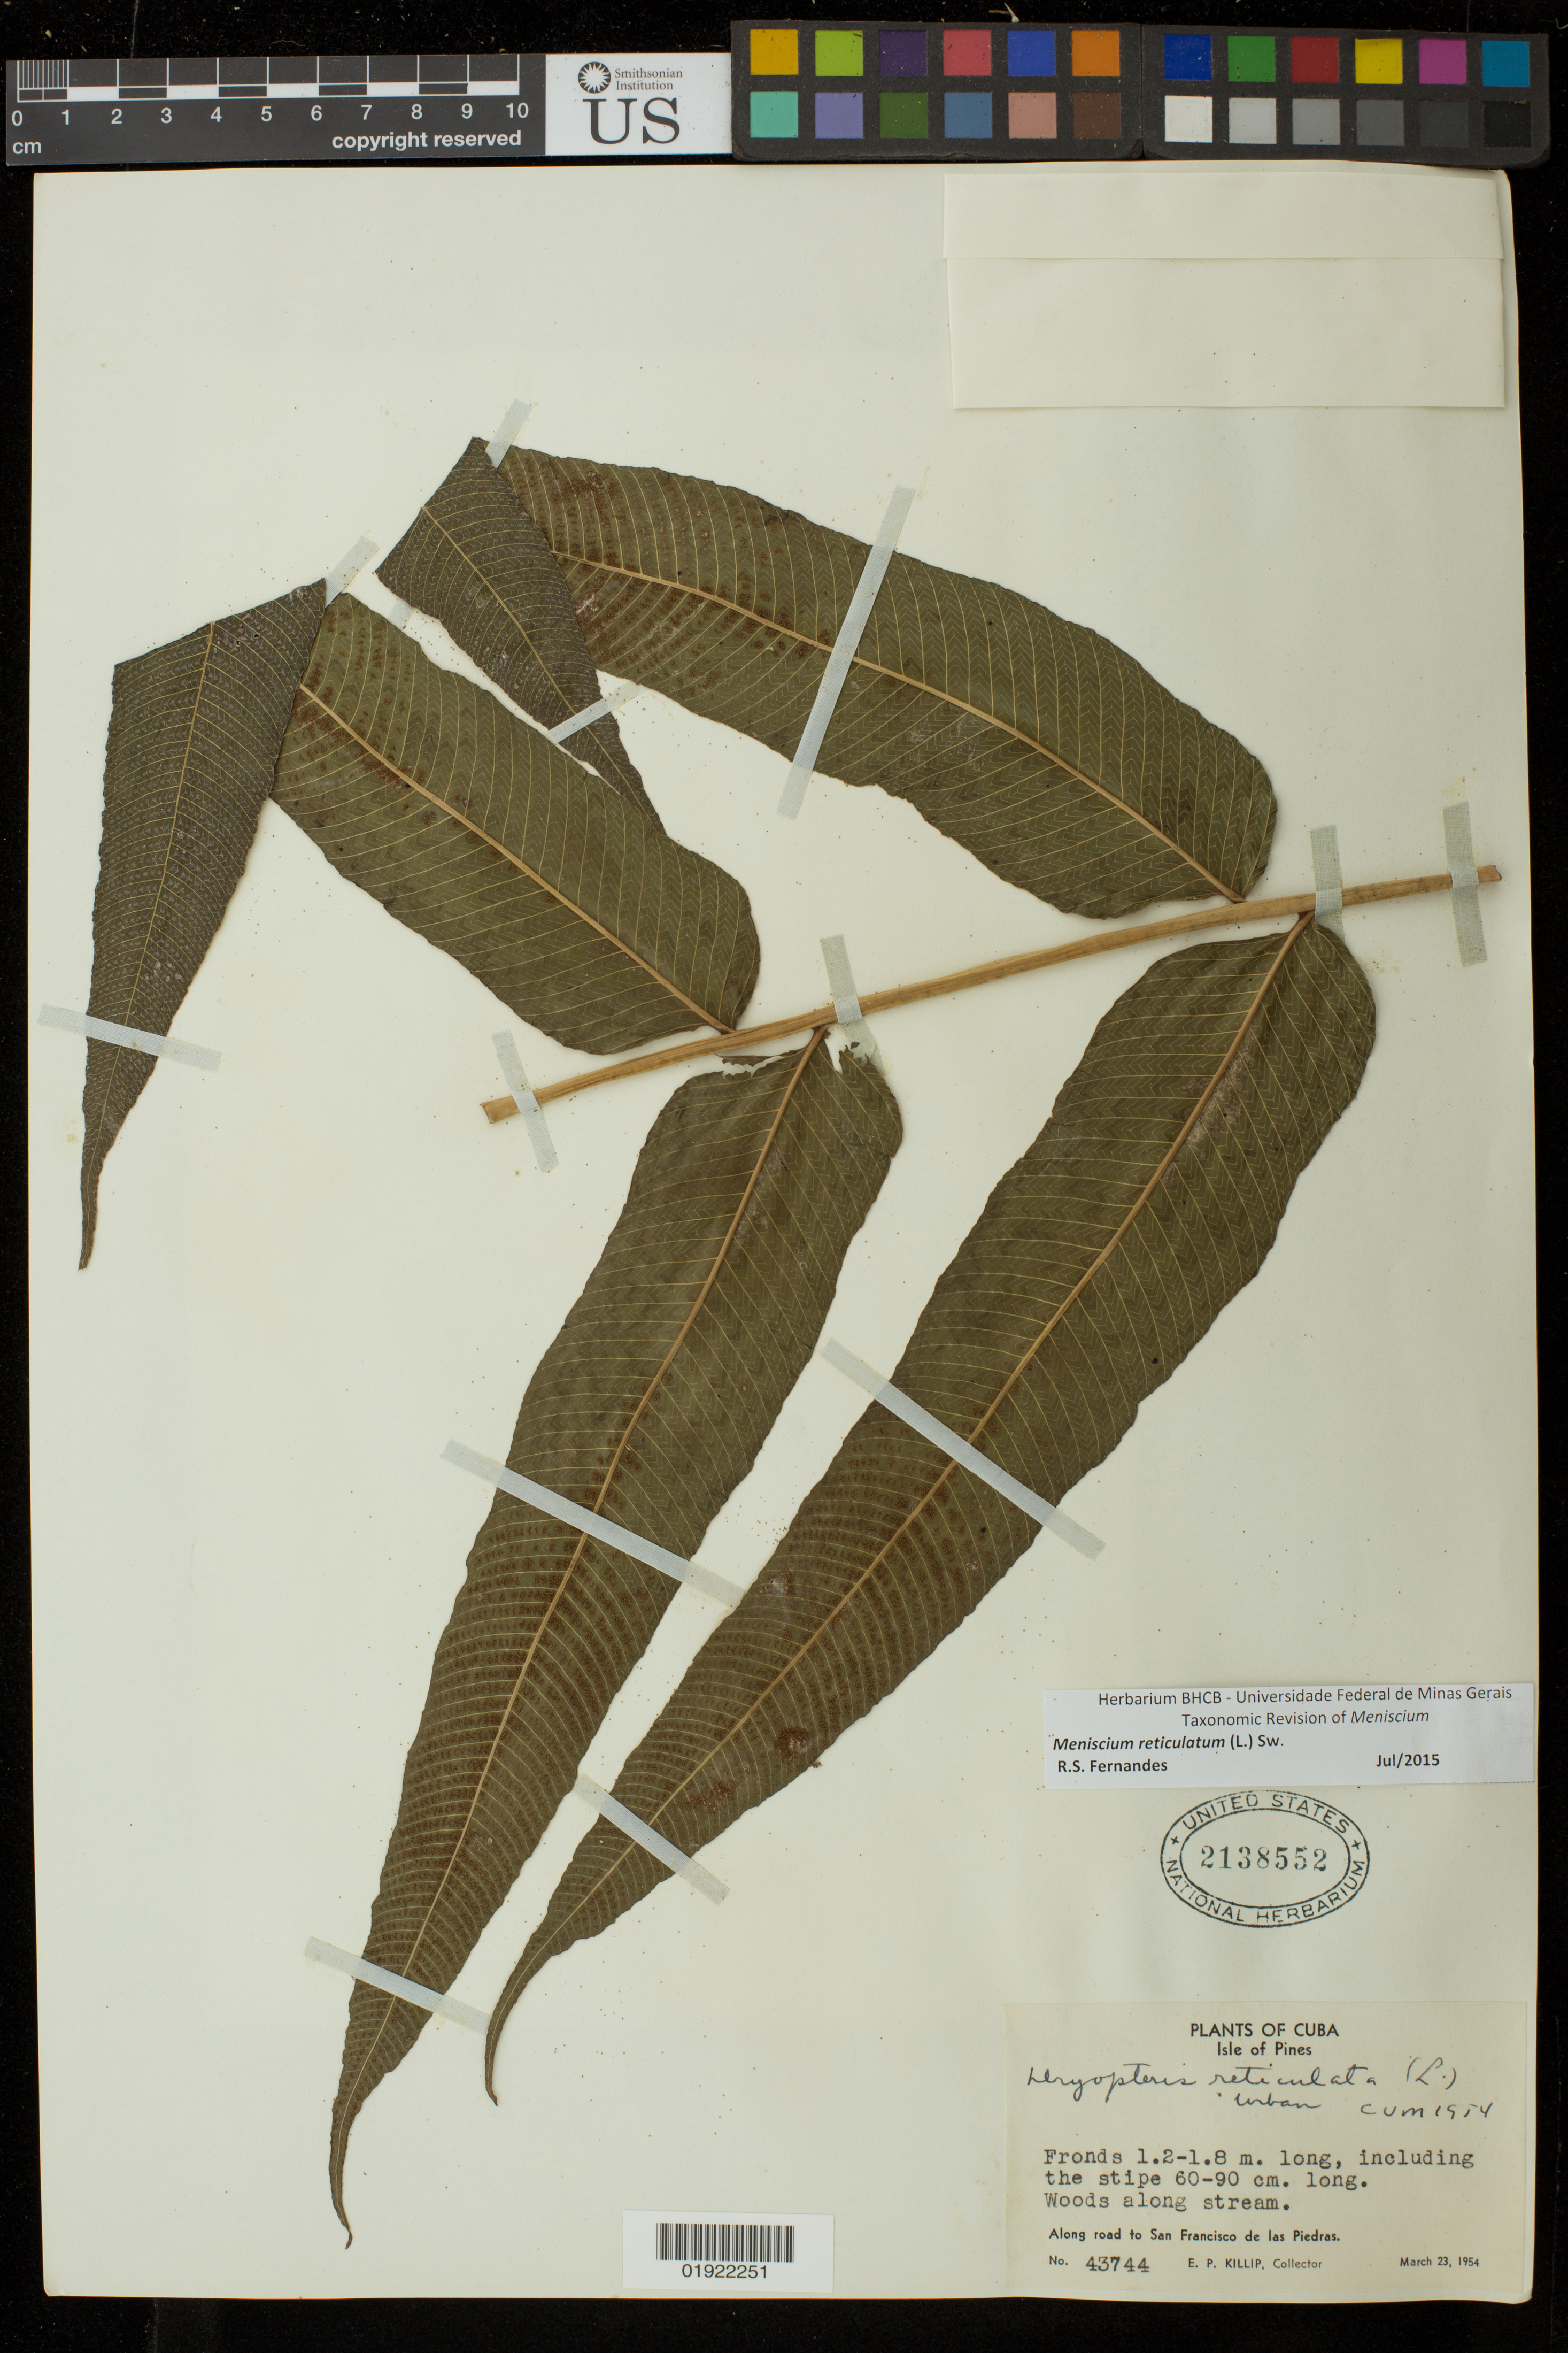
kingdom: Plantae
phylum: Tracheophyta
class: Polypodiopsida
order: Polypodiales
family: Thelypteridaceae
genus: Meniscium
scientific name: Meniscium reticulatum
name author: (L.) Sw.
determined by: Fernandes, R. S.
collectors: E. P. Killip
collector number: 43744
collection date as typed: March 23, 1954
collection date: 1954-03-23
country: Cuba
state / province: Isla de La Juventud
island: Isla de la Juventud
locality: along road to San Francisco de las Piedras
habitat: woods along stream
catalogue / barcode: US 2138552